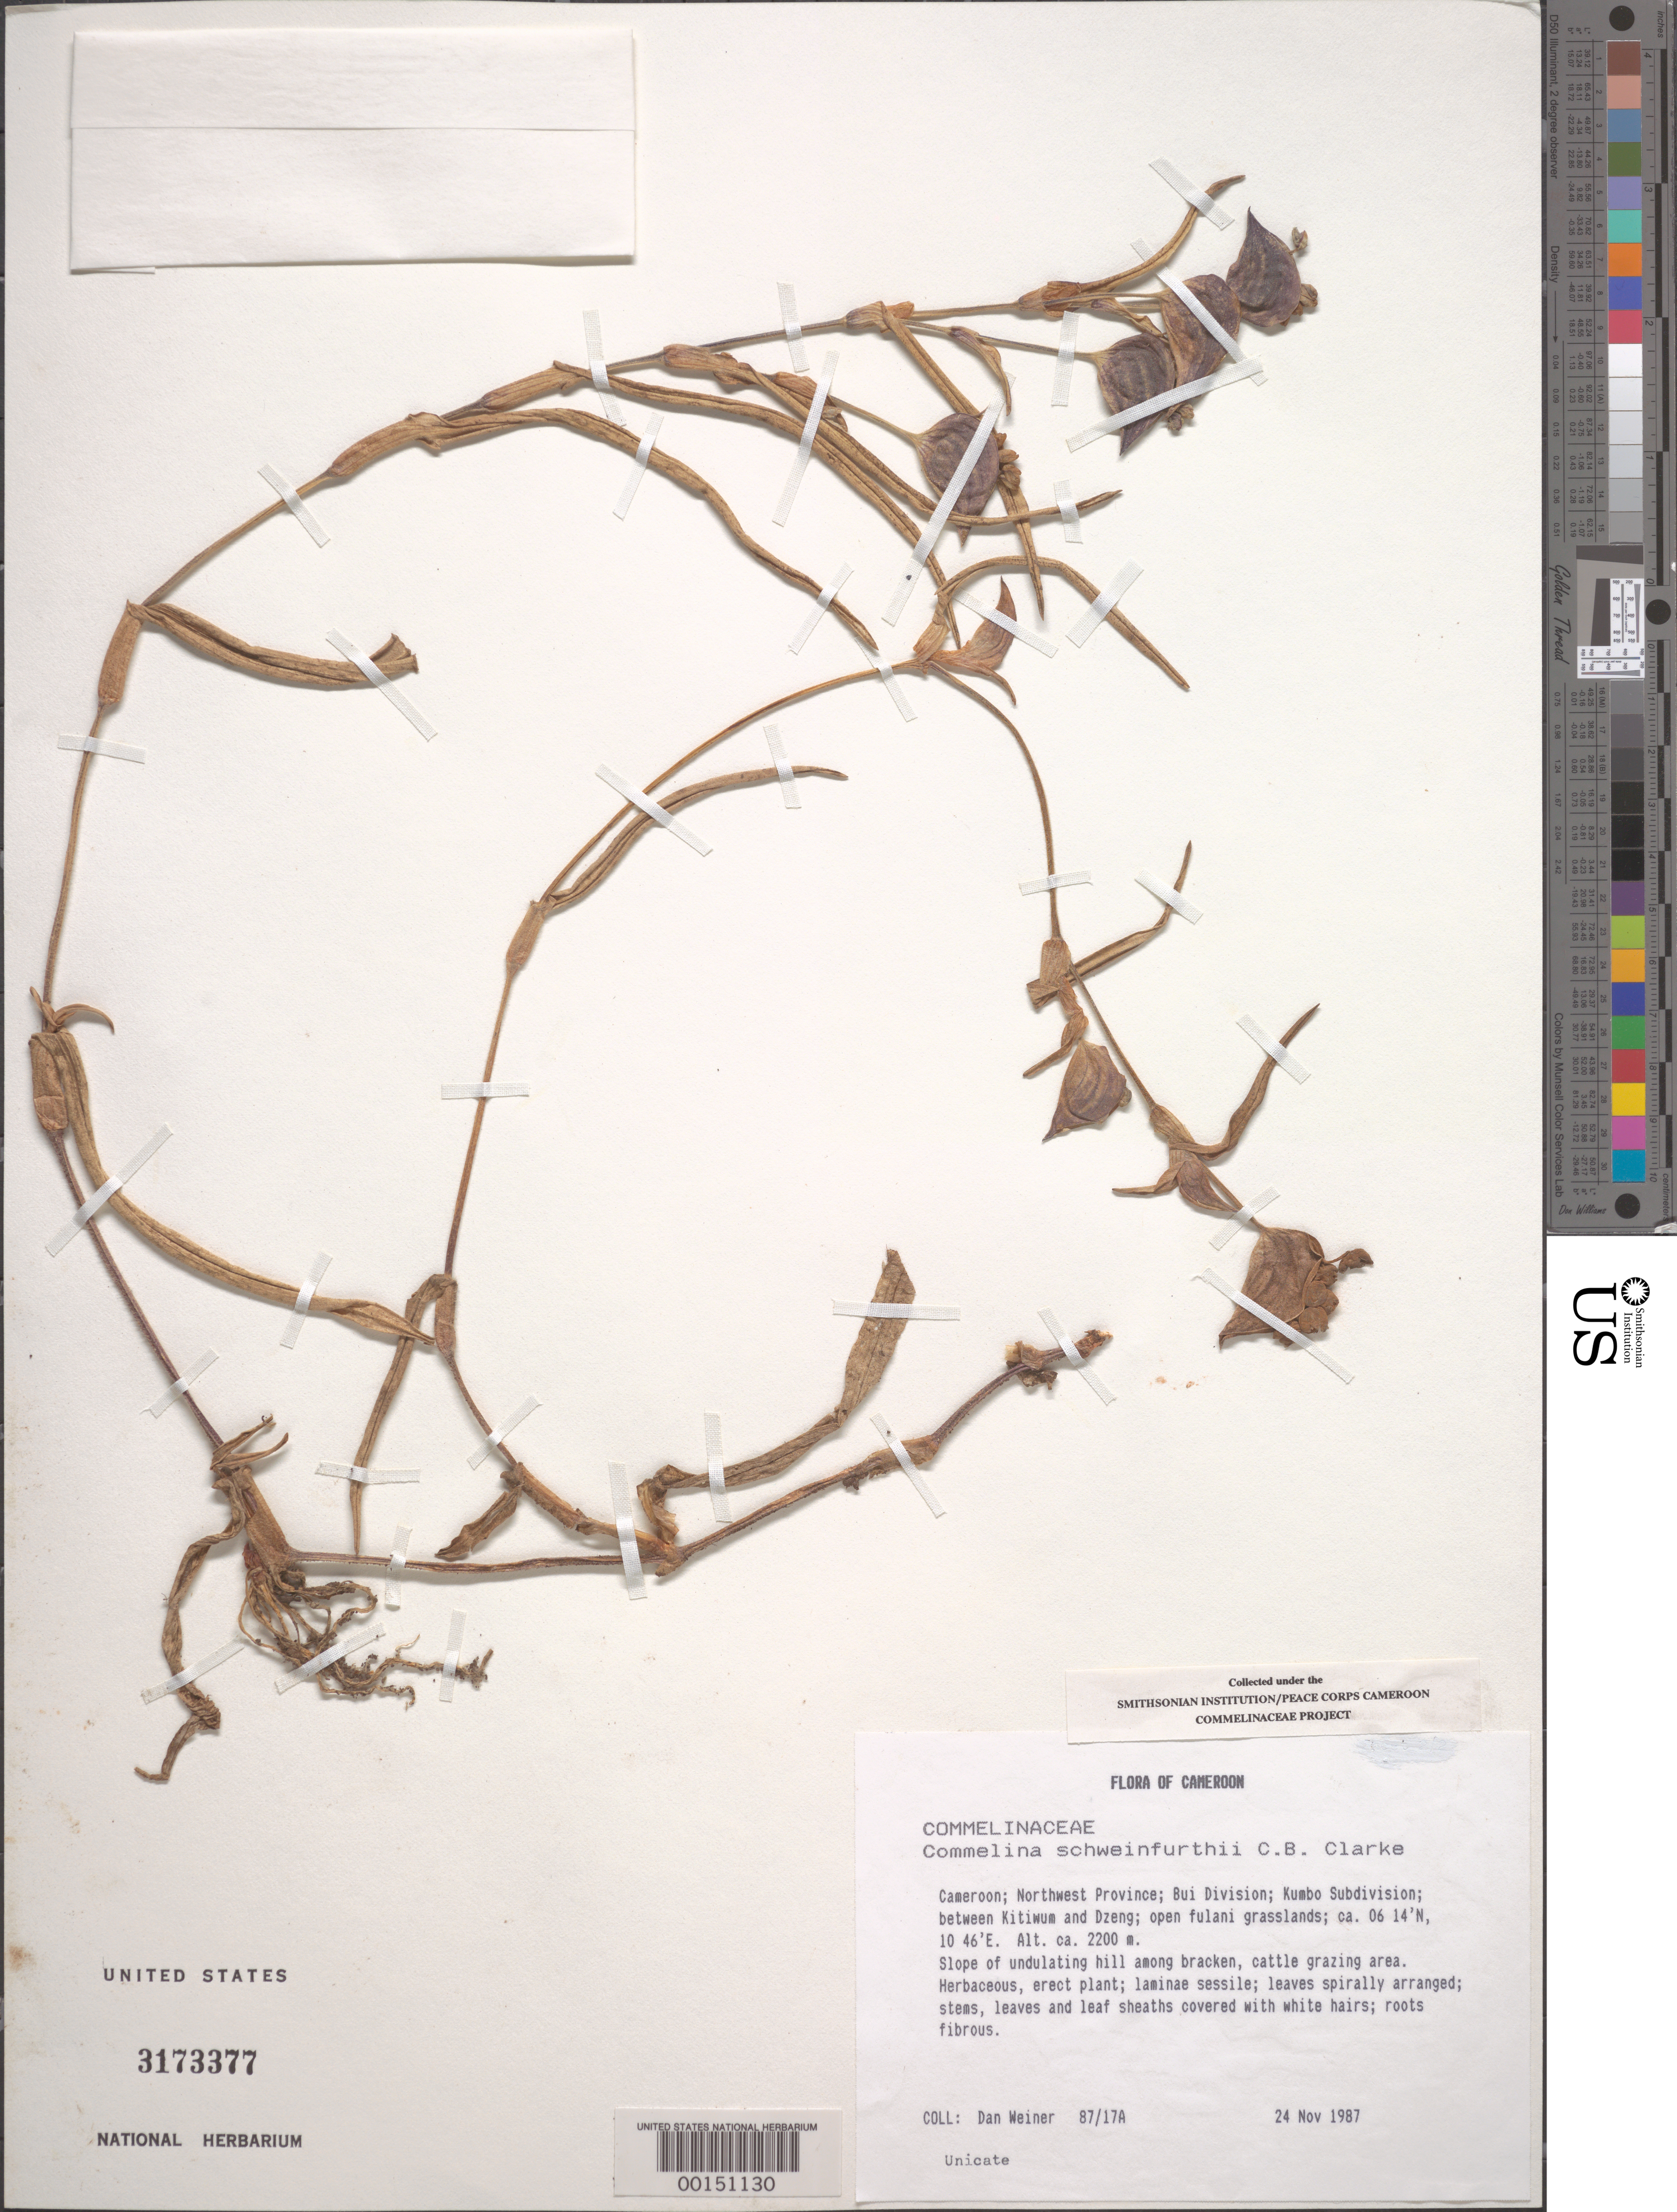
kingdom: Plantae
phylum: Tracheophyta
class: Liliopsida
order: Commelinales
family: Commelinaceae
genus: Commelina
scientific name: Commelina schweinfurthii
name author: C.B. Clarke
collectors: D. Weiner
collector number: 87/17a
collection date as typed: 24 Nov 1987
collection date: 1987-11-24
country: Cameroon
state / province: Nord-ouest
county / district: Bui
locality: Kumbo subdivision, between kitiwum and dzeng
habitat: Open fulani grassland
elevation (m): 2200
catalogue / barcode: US 3173377